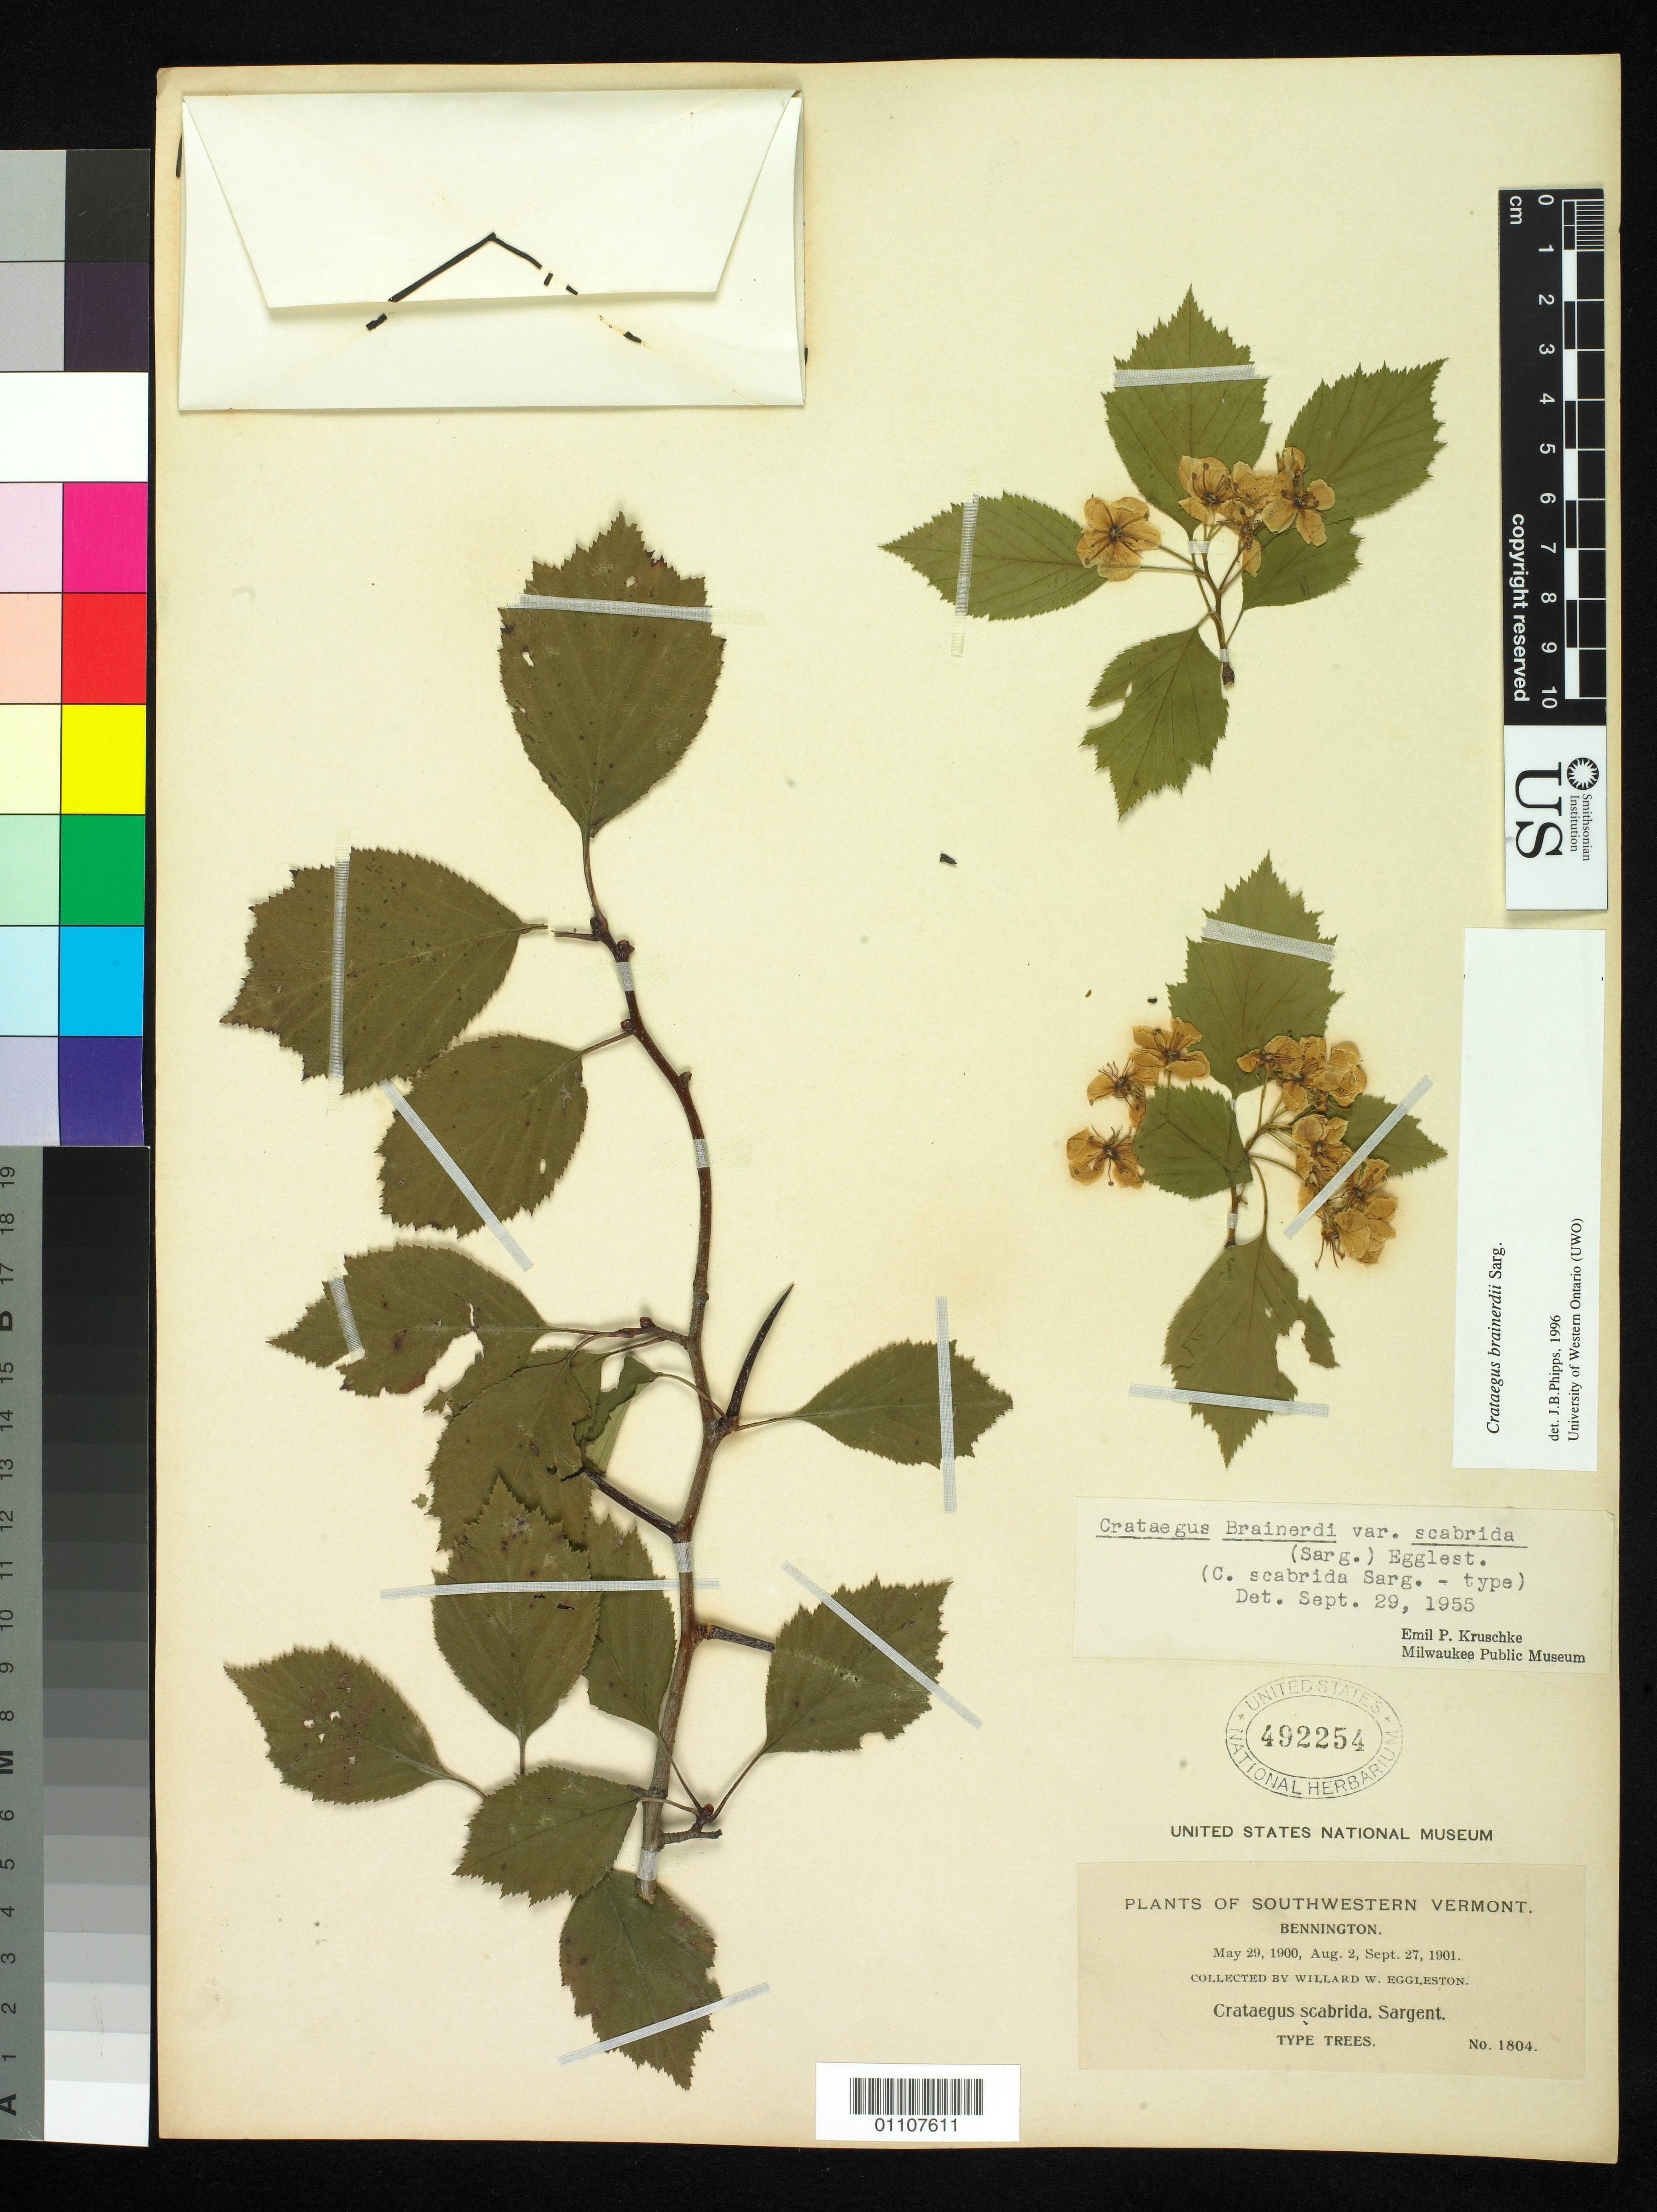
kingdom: Plantae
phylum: Tracheophyta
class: Magnoliopsida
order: Rosales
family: Rosaceae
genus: Crataegus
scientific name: Crataegus scabrida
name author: Sarg.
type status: Possible Syntype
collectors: W. W. Eggleston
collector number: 1804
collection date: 1900-05-29/1901-09-27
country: United States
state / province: Vermont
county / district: Bennington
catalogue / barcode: US 492254